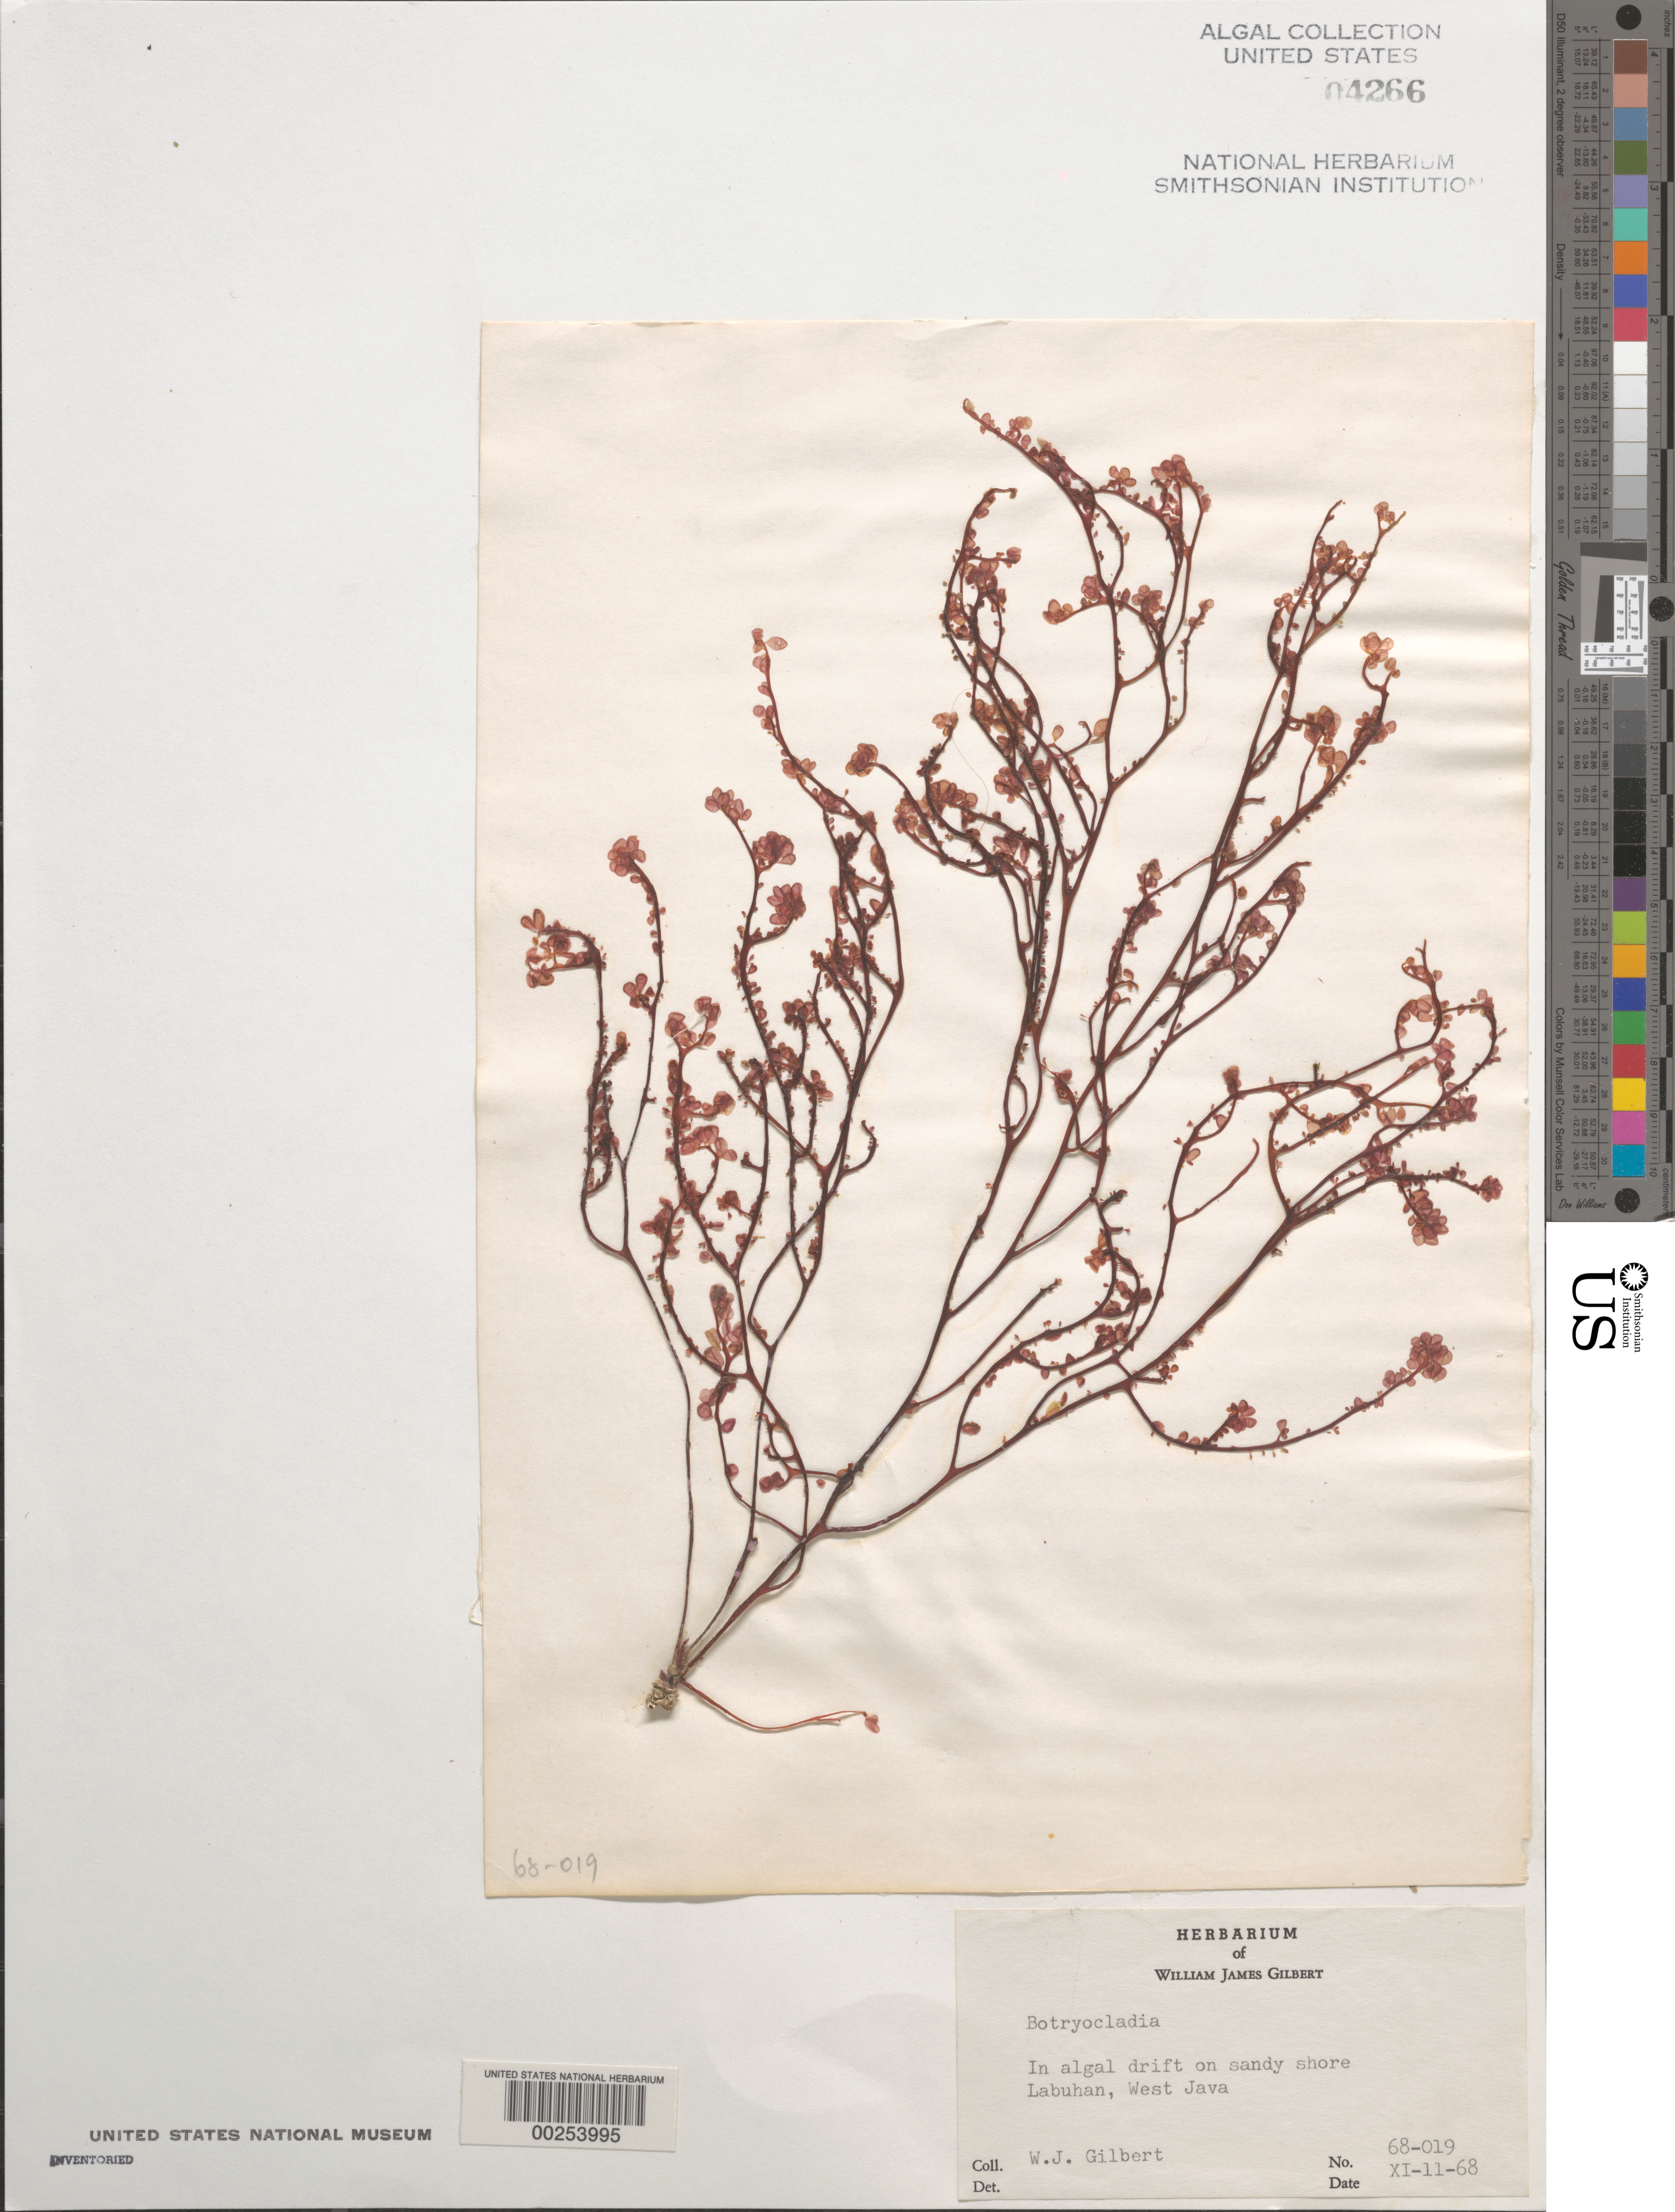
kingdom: Plantae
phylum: Rhodophyta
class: Florideophyceae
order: Rhodymeniales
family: Rhodymeniaceae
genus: Botryocladia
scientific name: Botryocladia sp.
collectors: W. J. Gilbert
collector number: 68-019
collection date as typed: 11 Nov 1968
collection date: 1968-11-11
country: Indonesia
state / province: Java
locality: Labuhan, west java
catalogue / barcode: US 4266